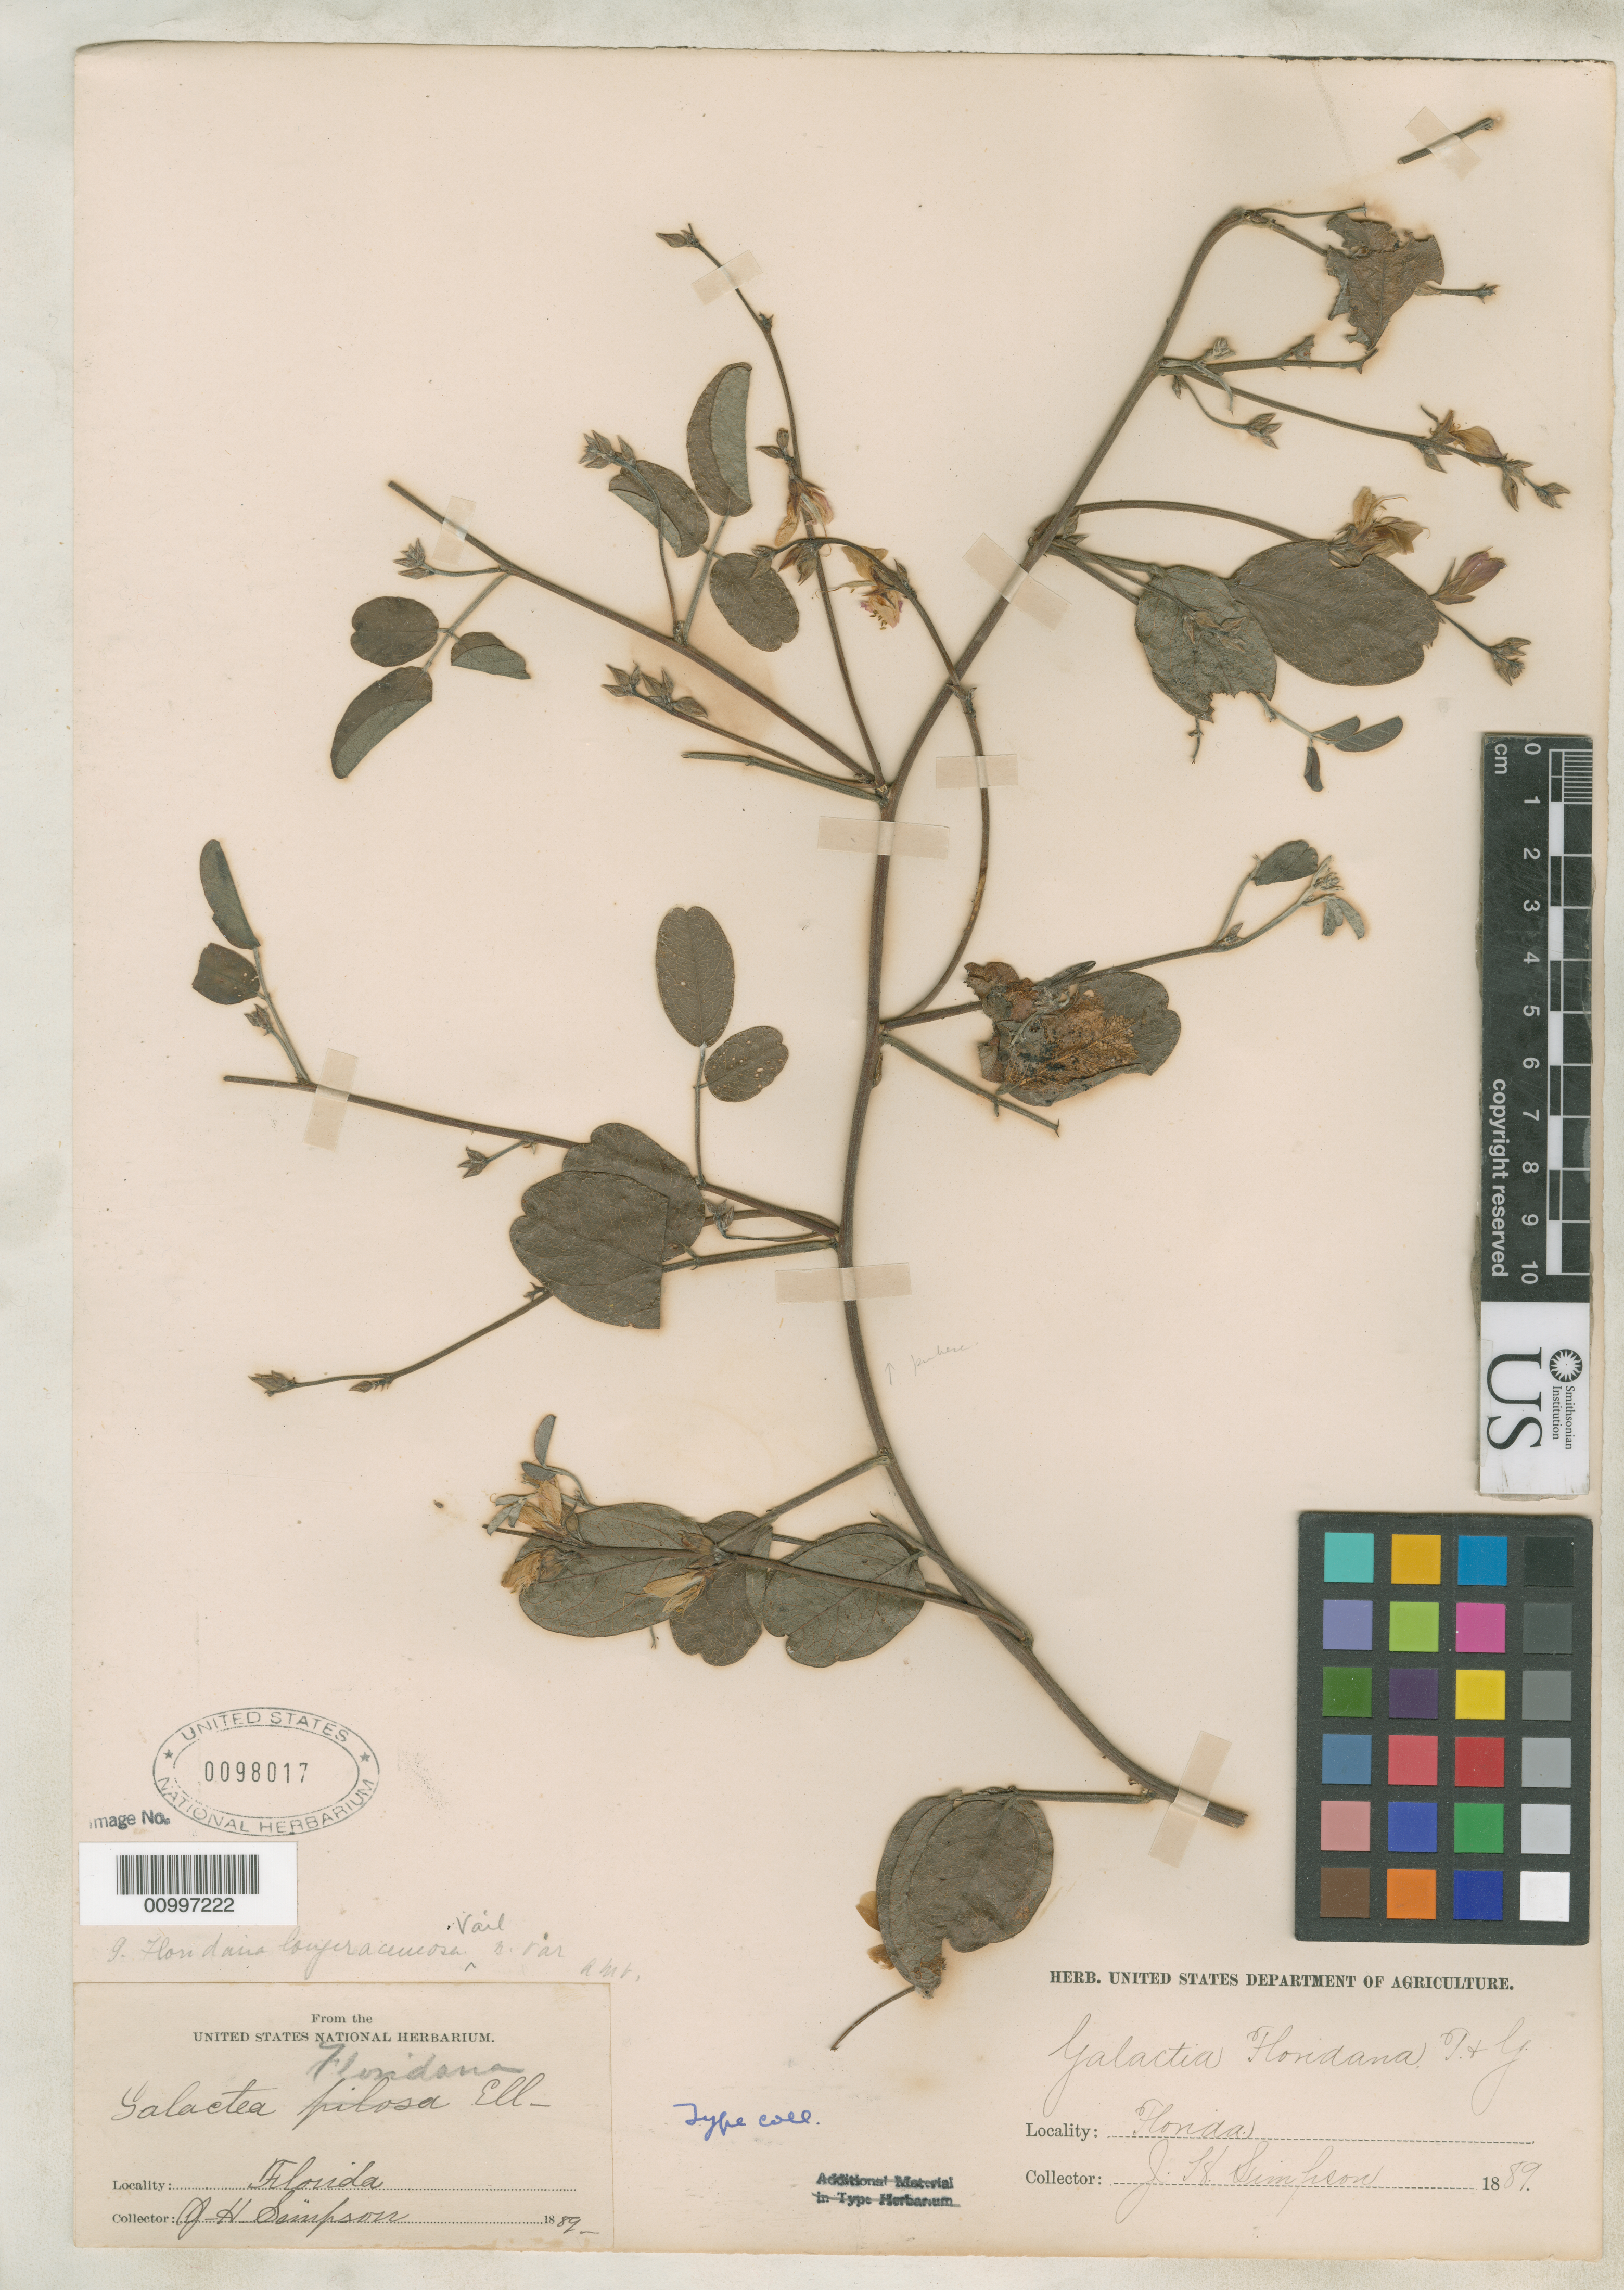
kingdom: Plantae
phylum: Tracheophyta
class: Magnoliopsida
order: Fabales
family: Fabaceae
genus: Galactia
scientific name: Galactia floridana var. longeracemosa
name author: Vail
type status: Isotype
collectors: J. H. Simpson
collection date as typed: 1889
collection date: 1889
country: United States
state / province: Florida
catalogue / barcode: US 98017